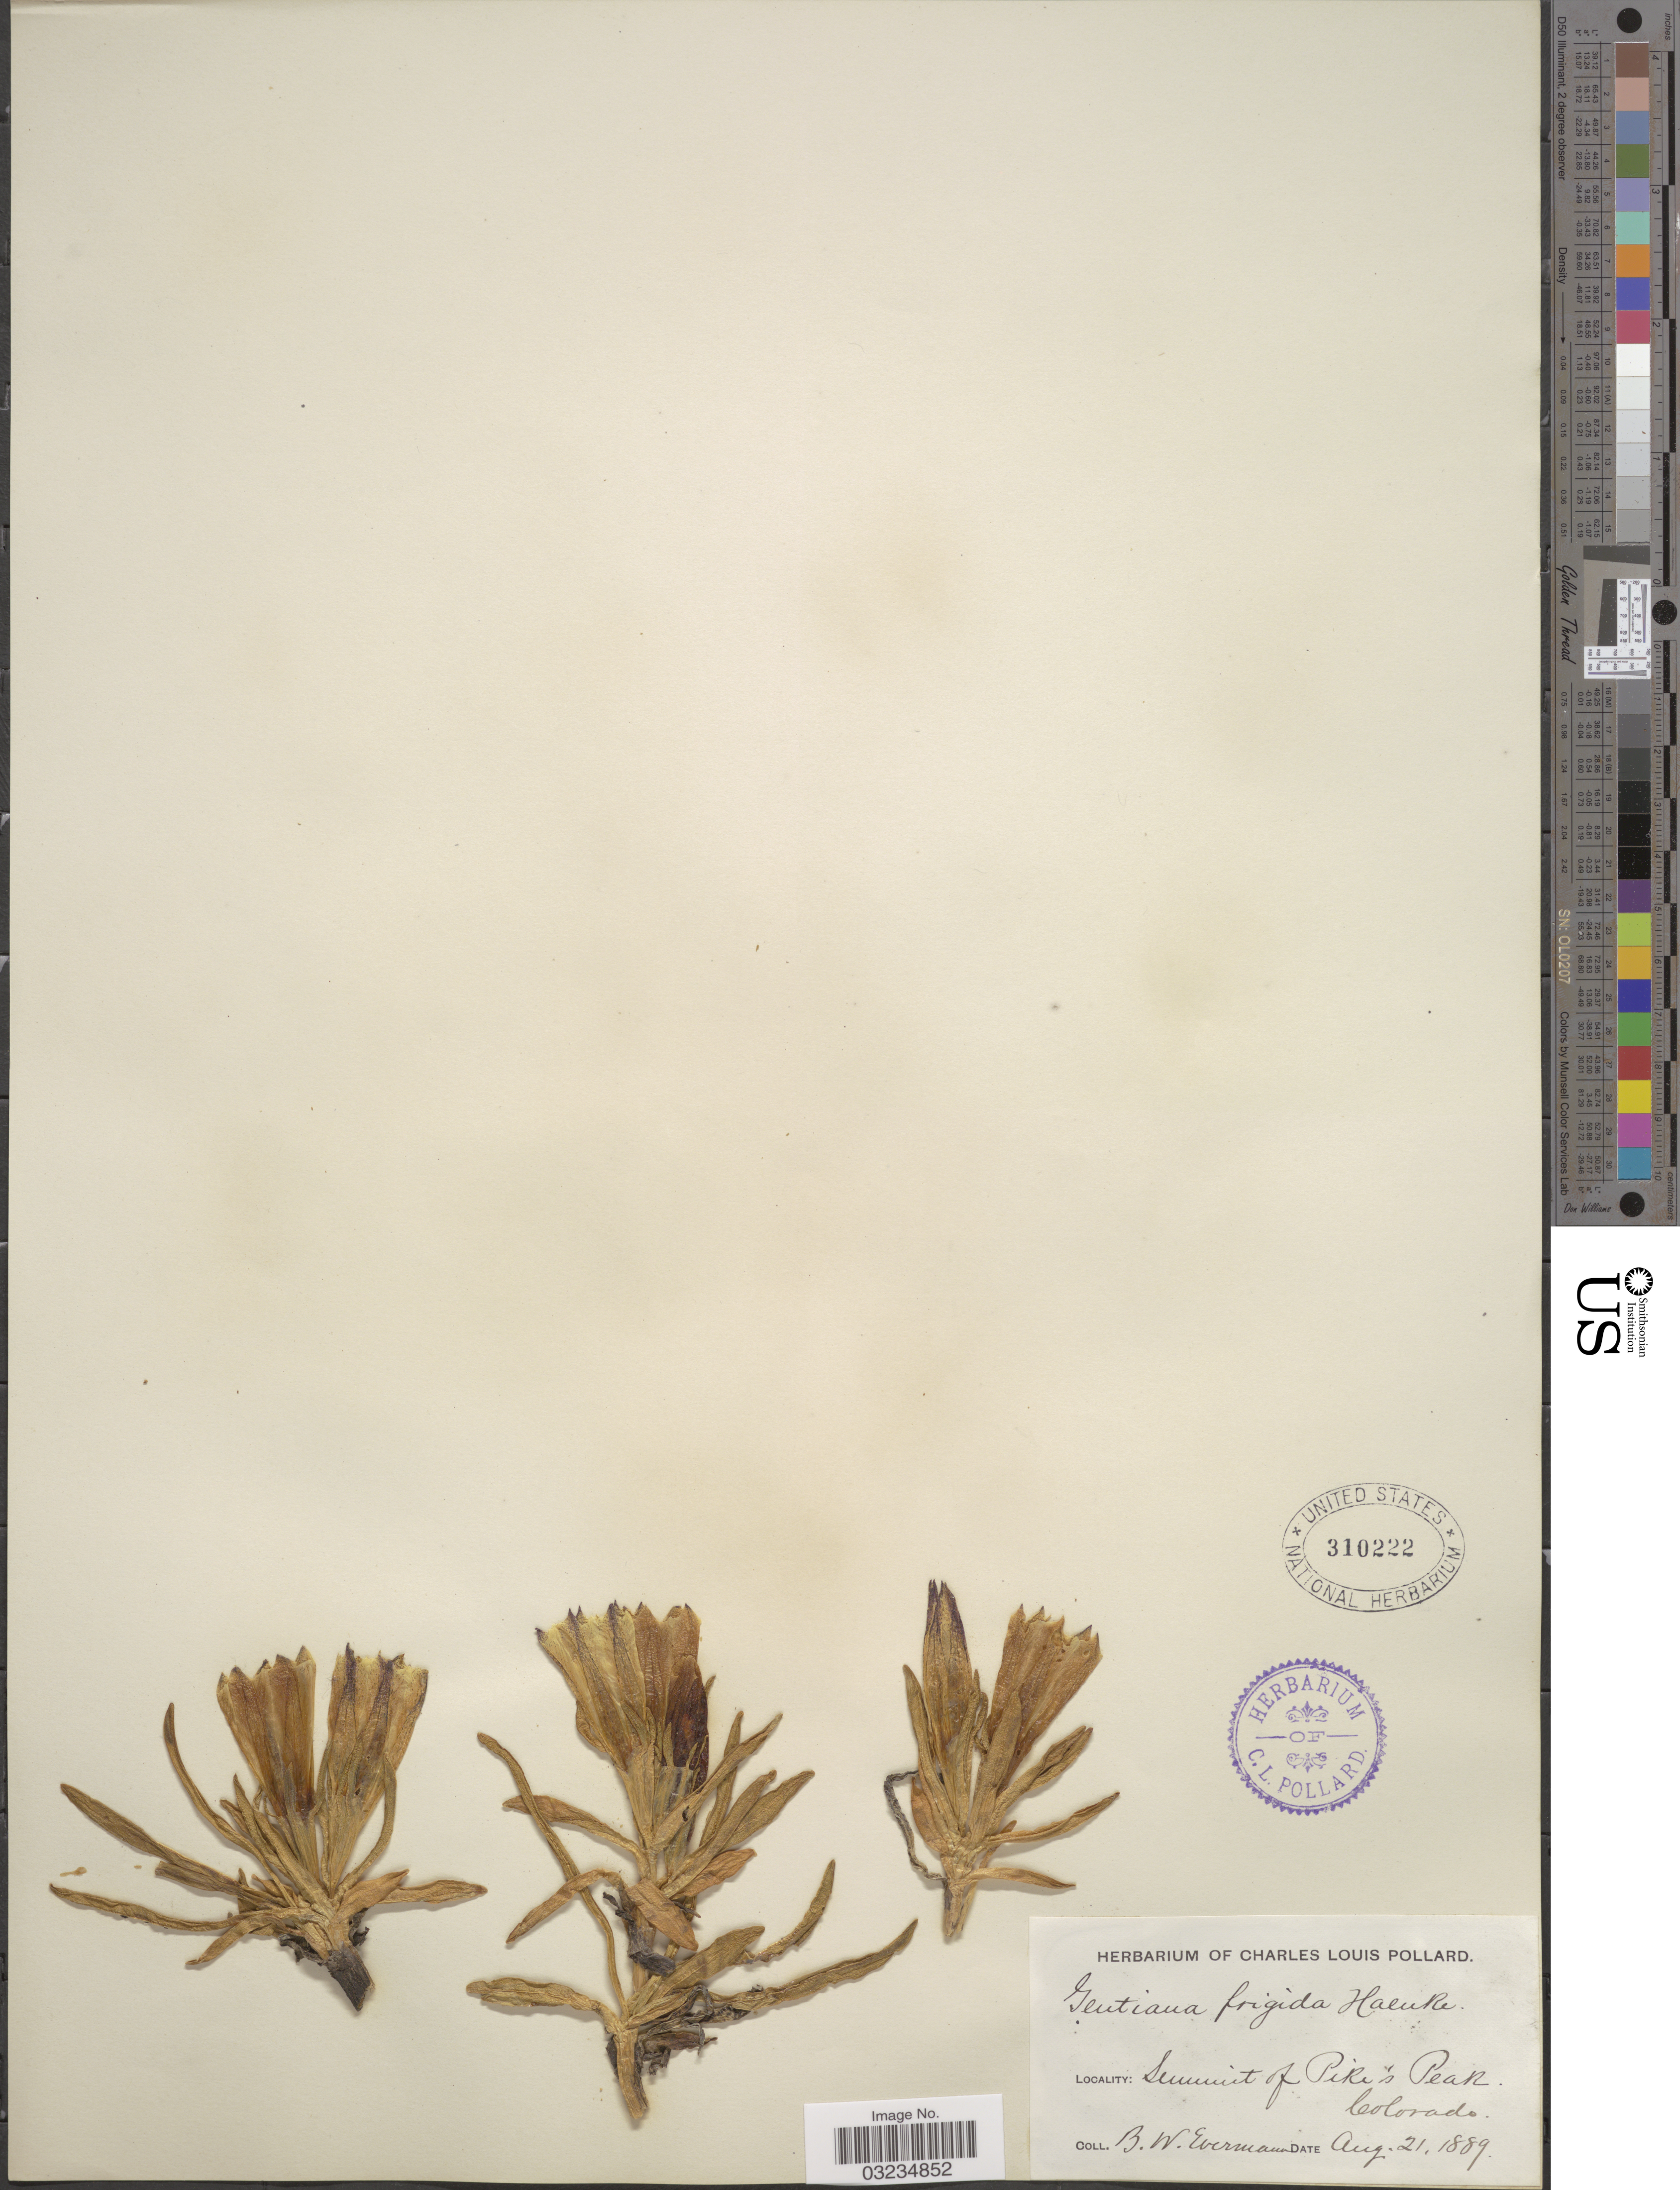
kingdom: Plantae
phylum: Tracheophyta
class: Magnoliopsida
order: Gentianales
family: Gentianaceae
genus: Gentiana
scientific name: Gentiana romanzovii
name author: Ledeb. ex Bunge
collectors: B. W. Evermann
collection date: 1889-08-21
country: United States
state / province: Colorado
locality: Summit of Pike's Peak.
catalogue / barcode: US 310222